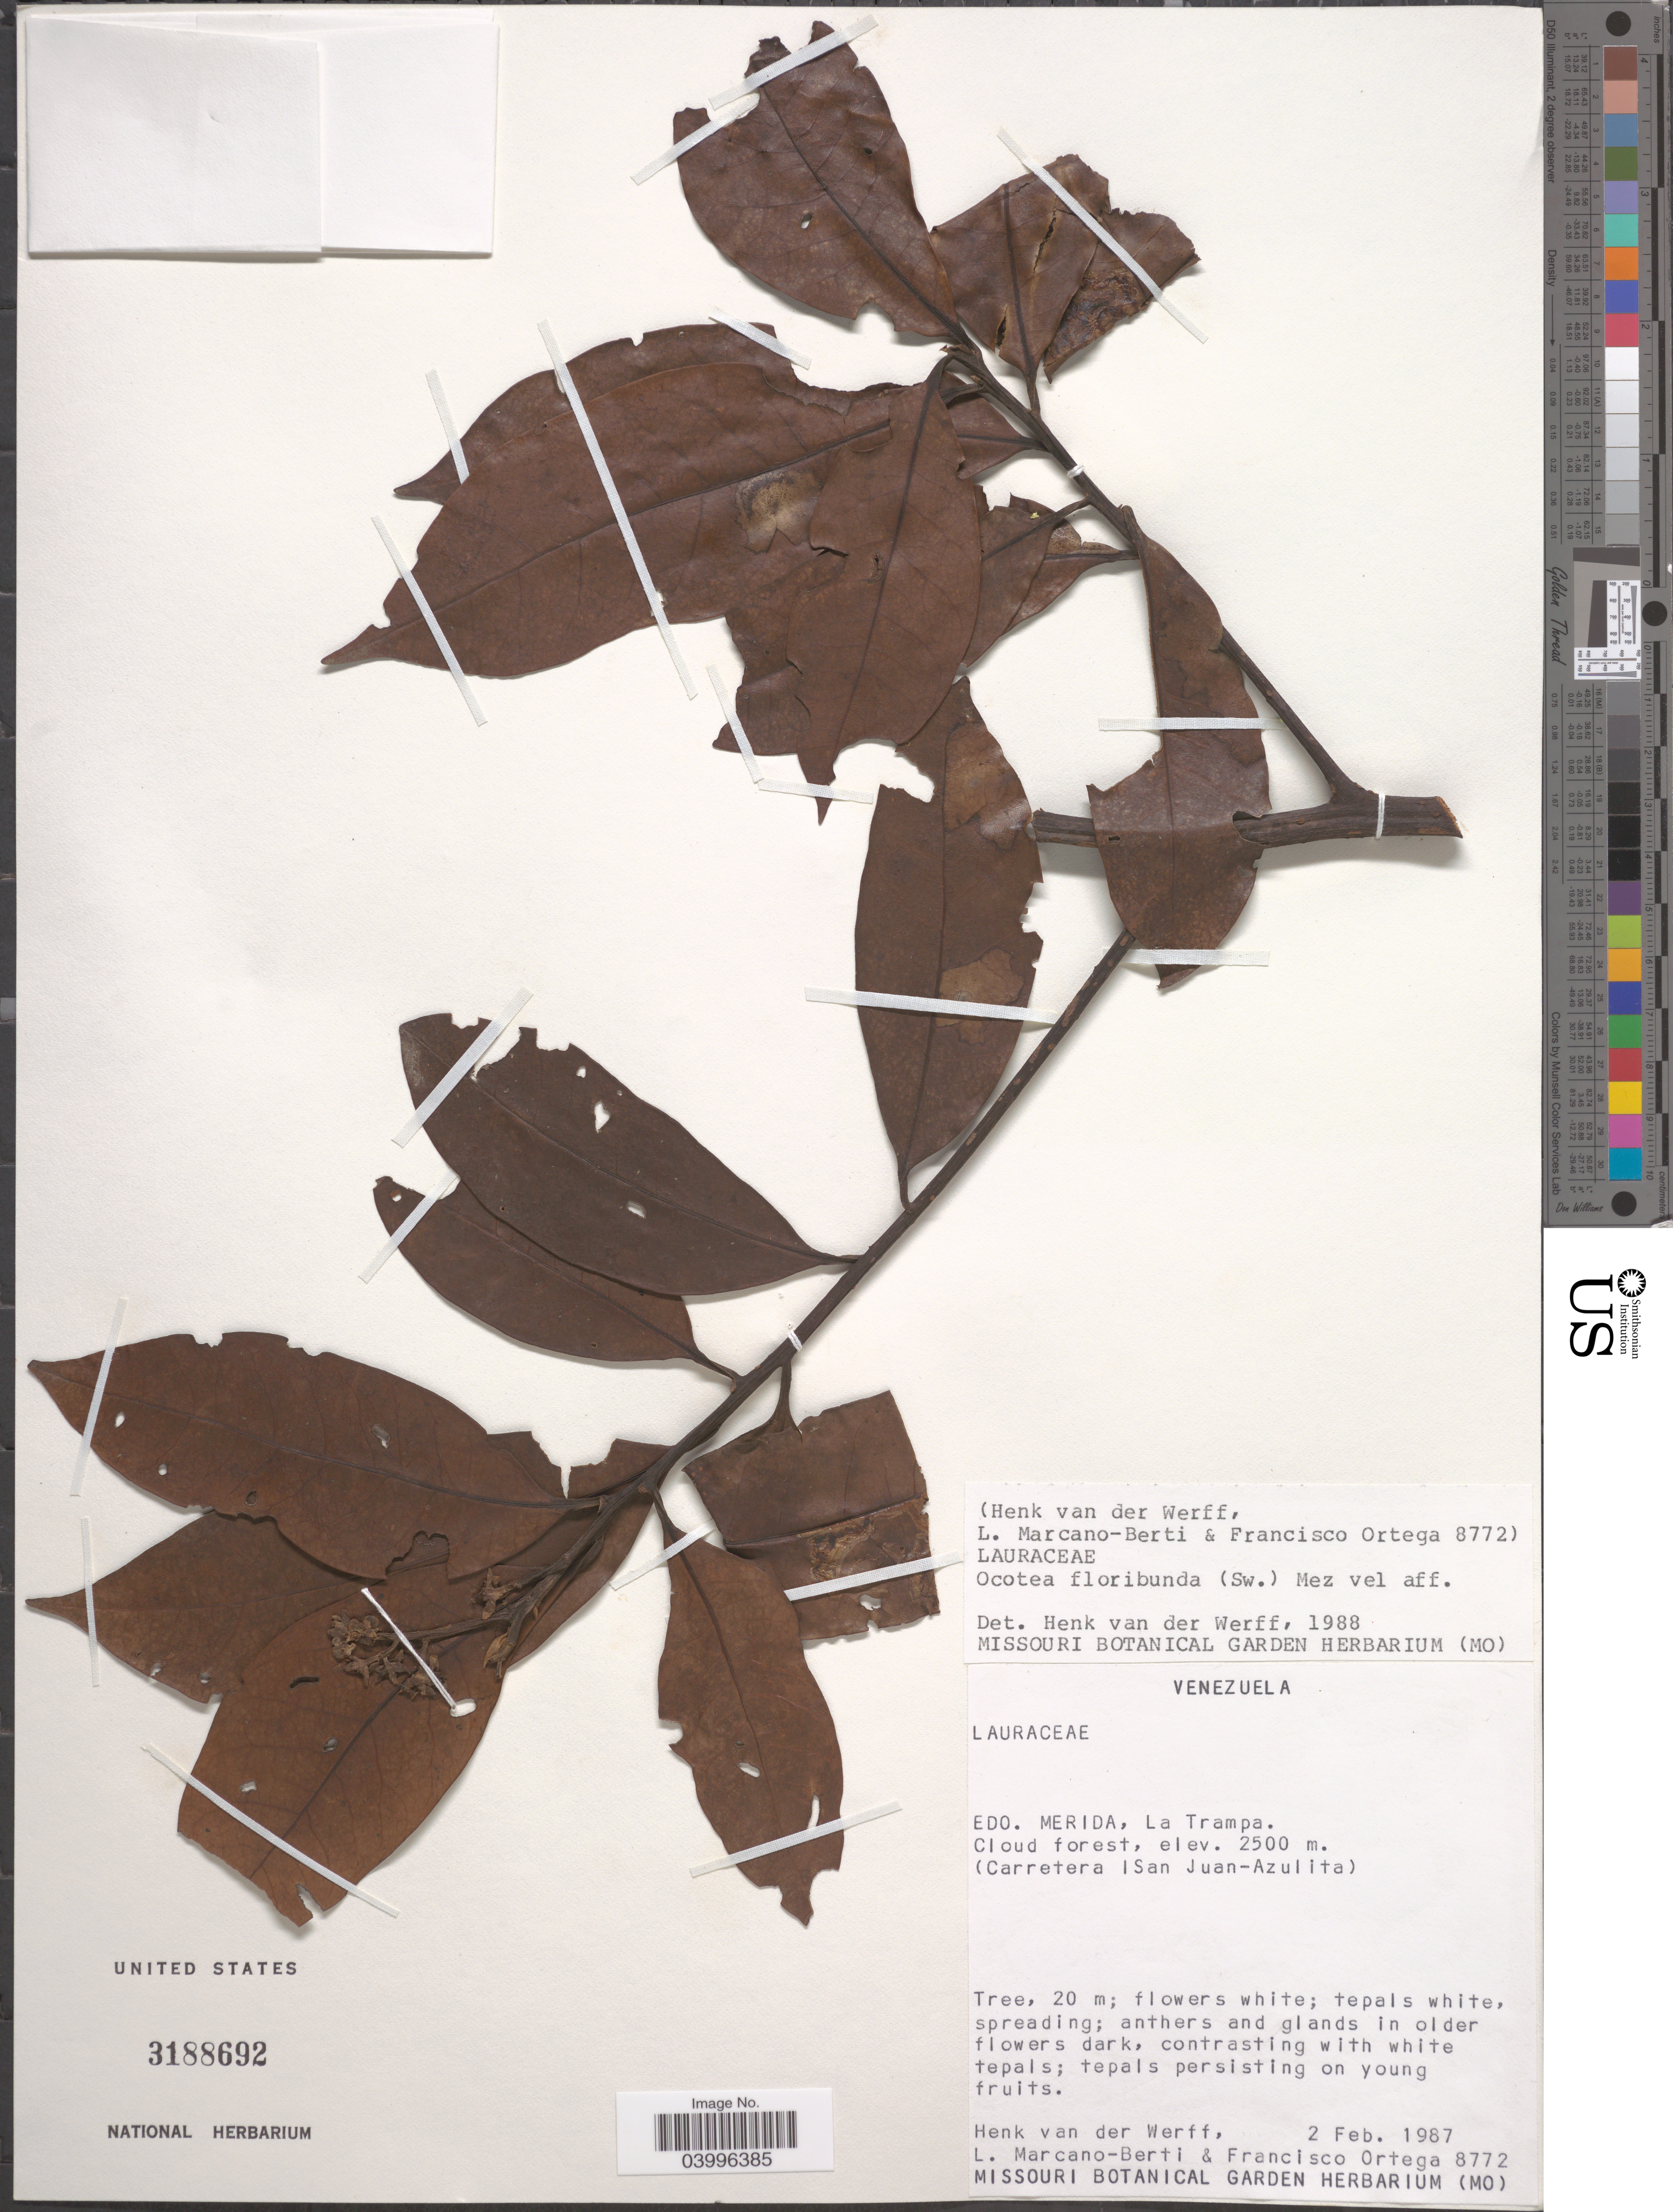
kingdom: Plantae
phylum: Tracheophyta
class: Magnoliopsida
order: Laurales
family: Lauraceae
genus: Ocotea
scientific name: Ocotea floribunda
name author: (Sw.) Mez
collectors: H. van der Werff, L. Marcano-Berti & F. J. Ortega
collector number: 8772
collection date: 1987-02-02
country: Venezuela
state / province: Merida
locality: La Trampa. Cloud forest. (Carretera | San Juan-Azulita).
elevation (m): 2500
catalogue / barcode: US 3188692